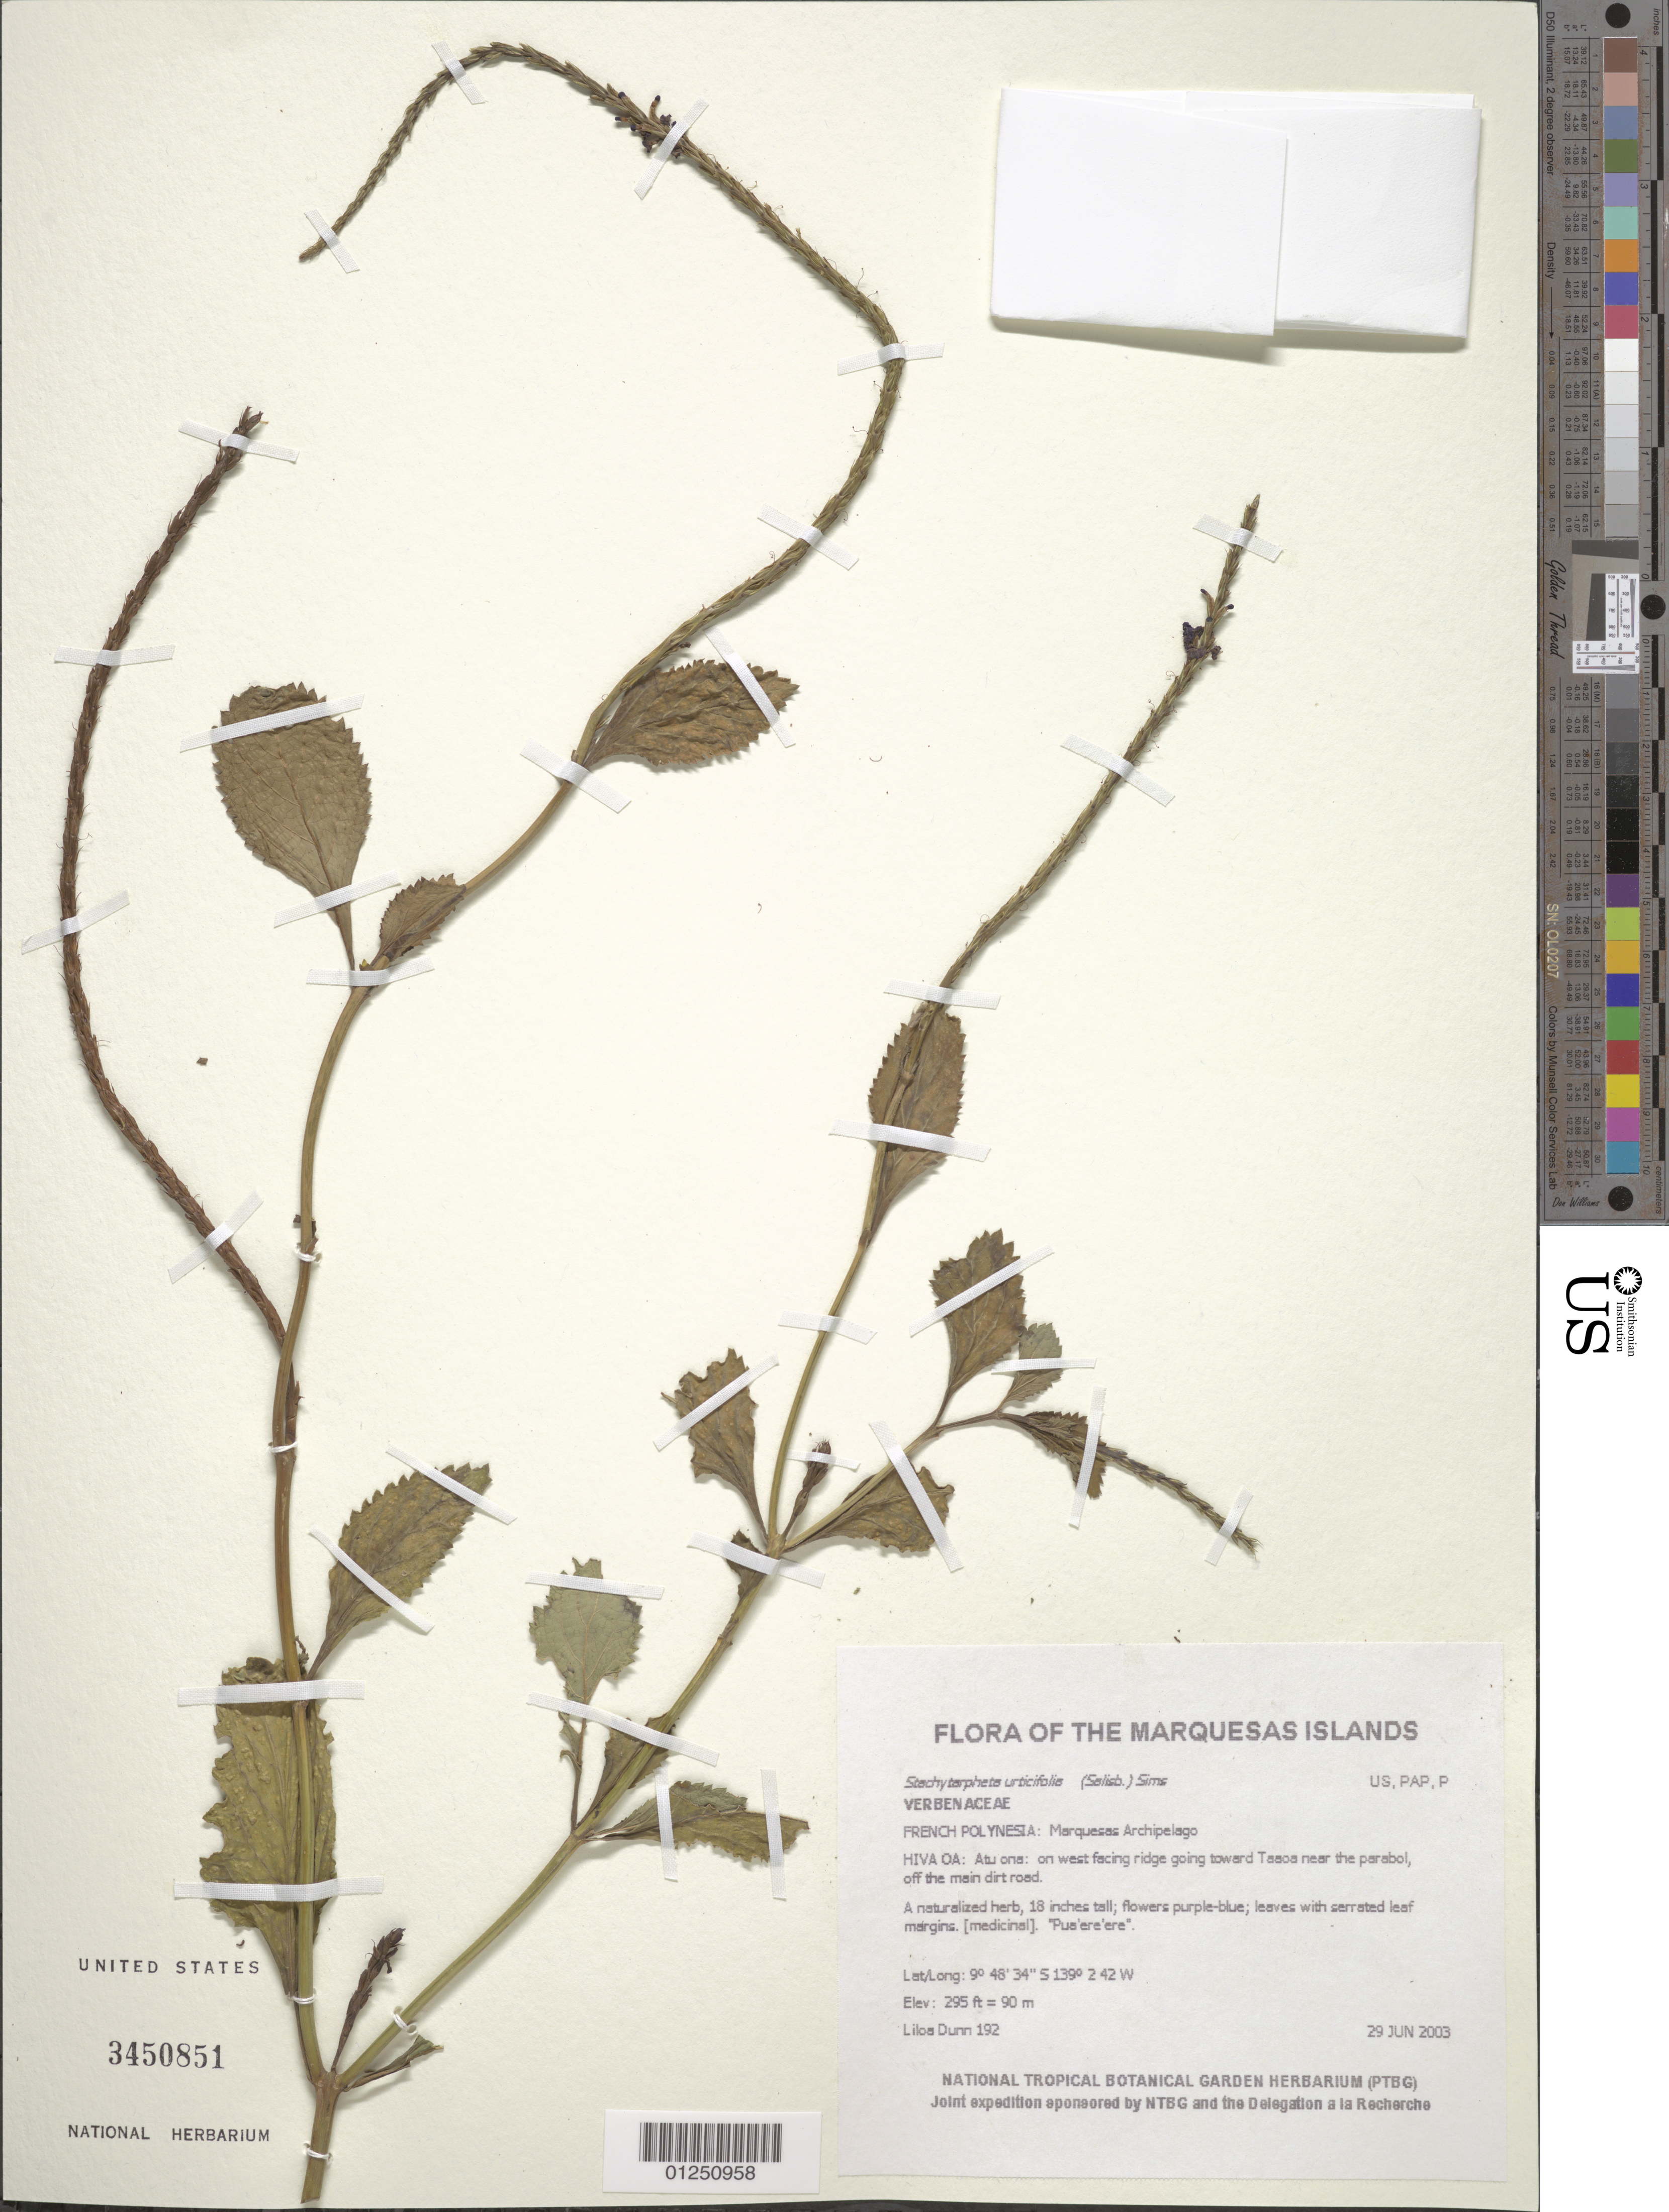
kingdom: Plantae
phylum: Tracheophyta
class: Magnoliopsida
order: Lamiales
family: Verbenaceae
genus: Stachytarpheta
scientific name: Stachytarpheta cayennensis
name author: (Rich.) Vahl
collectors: L. Dunn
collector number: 192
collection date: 2003-06-29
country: French Polynesia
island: Hiva Oa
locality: Atu ona: on west facing ridge going toward Taaoa near the parabol, off the main dirt road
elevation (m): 90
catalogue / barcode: US 3450851